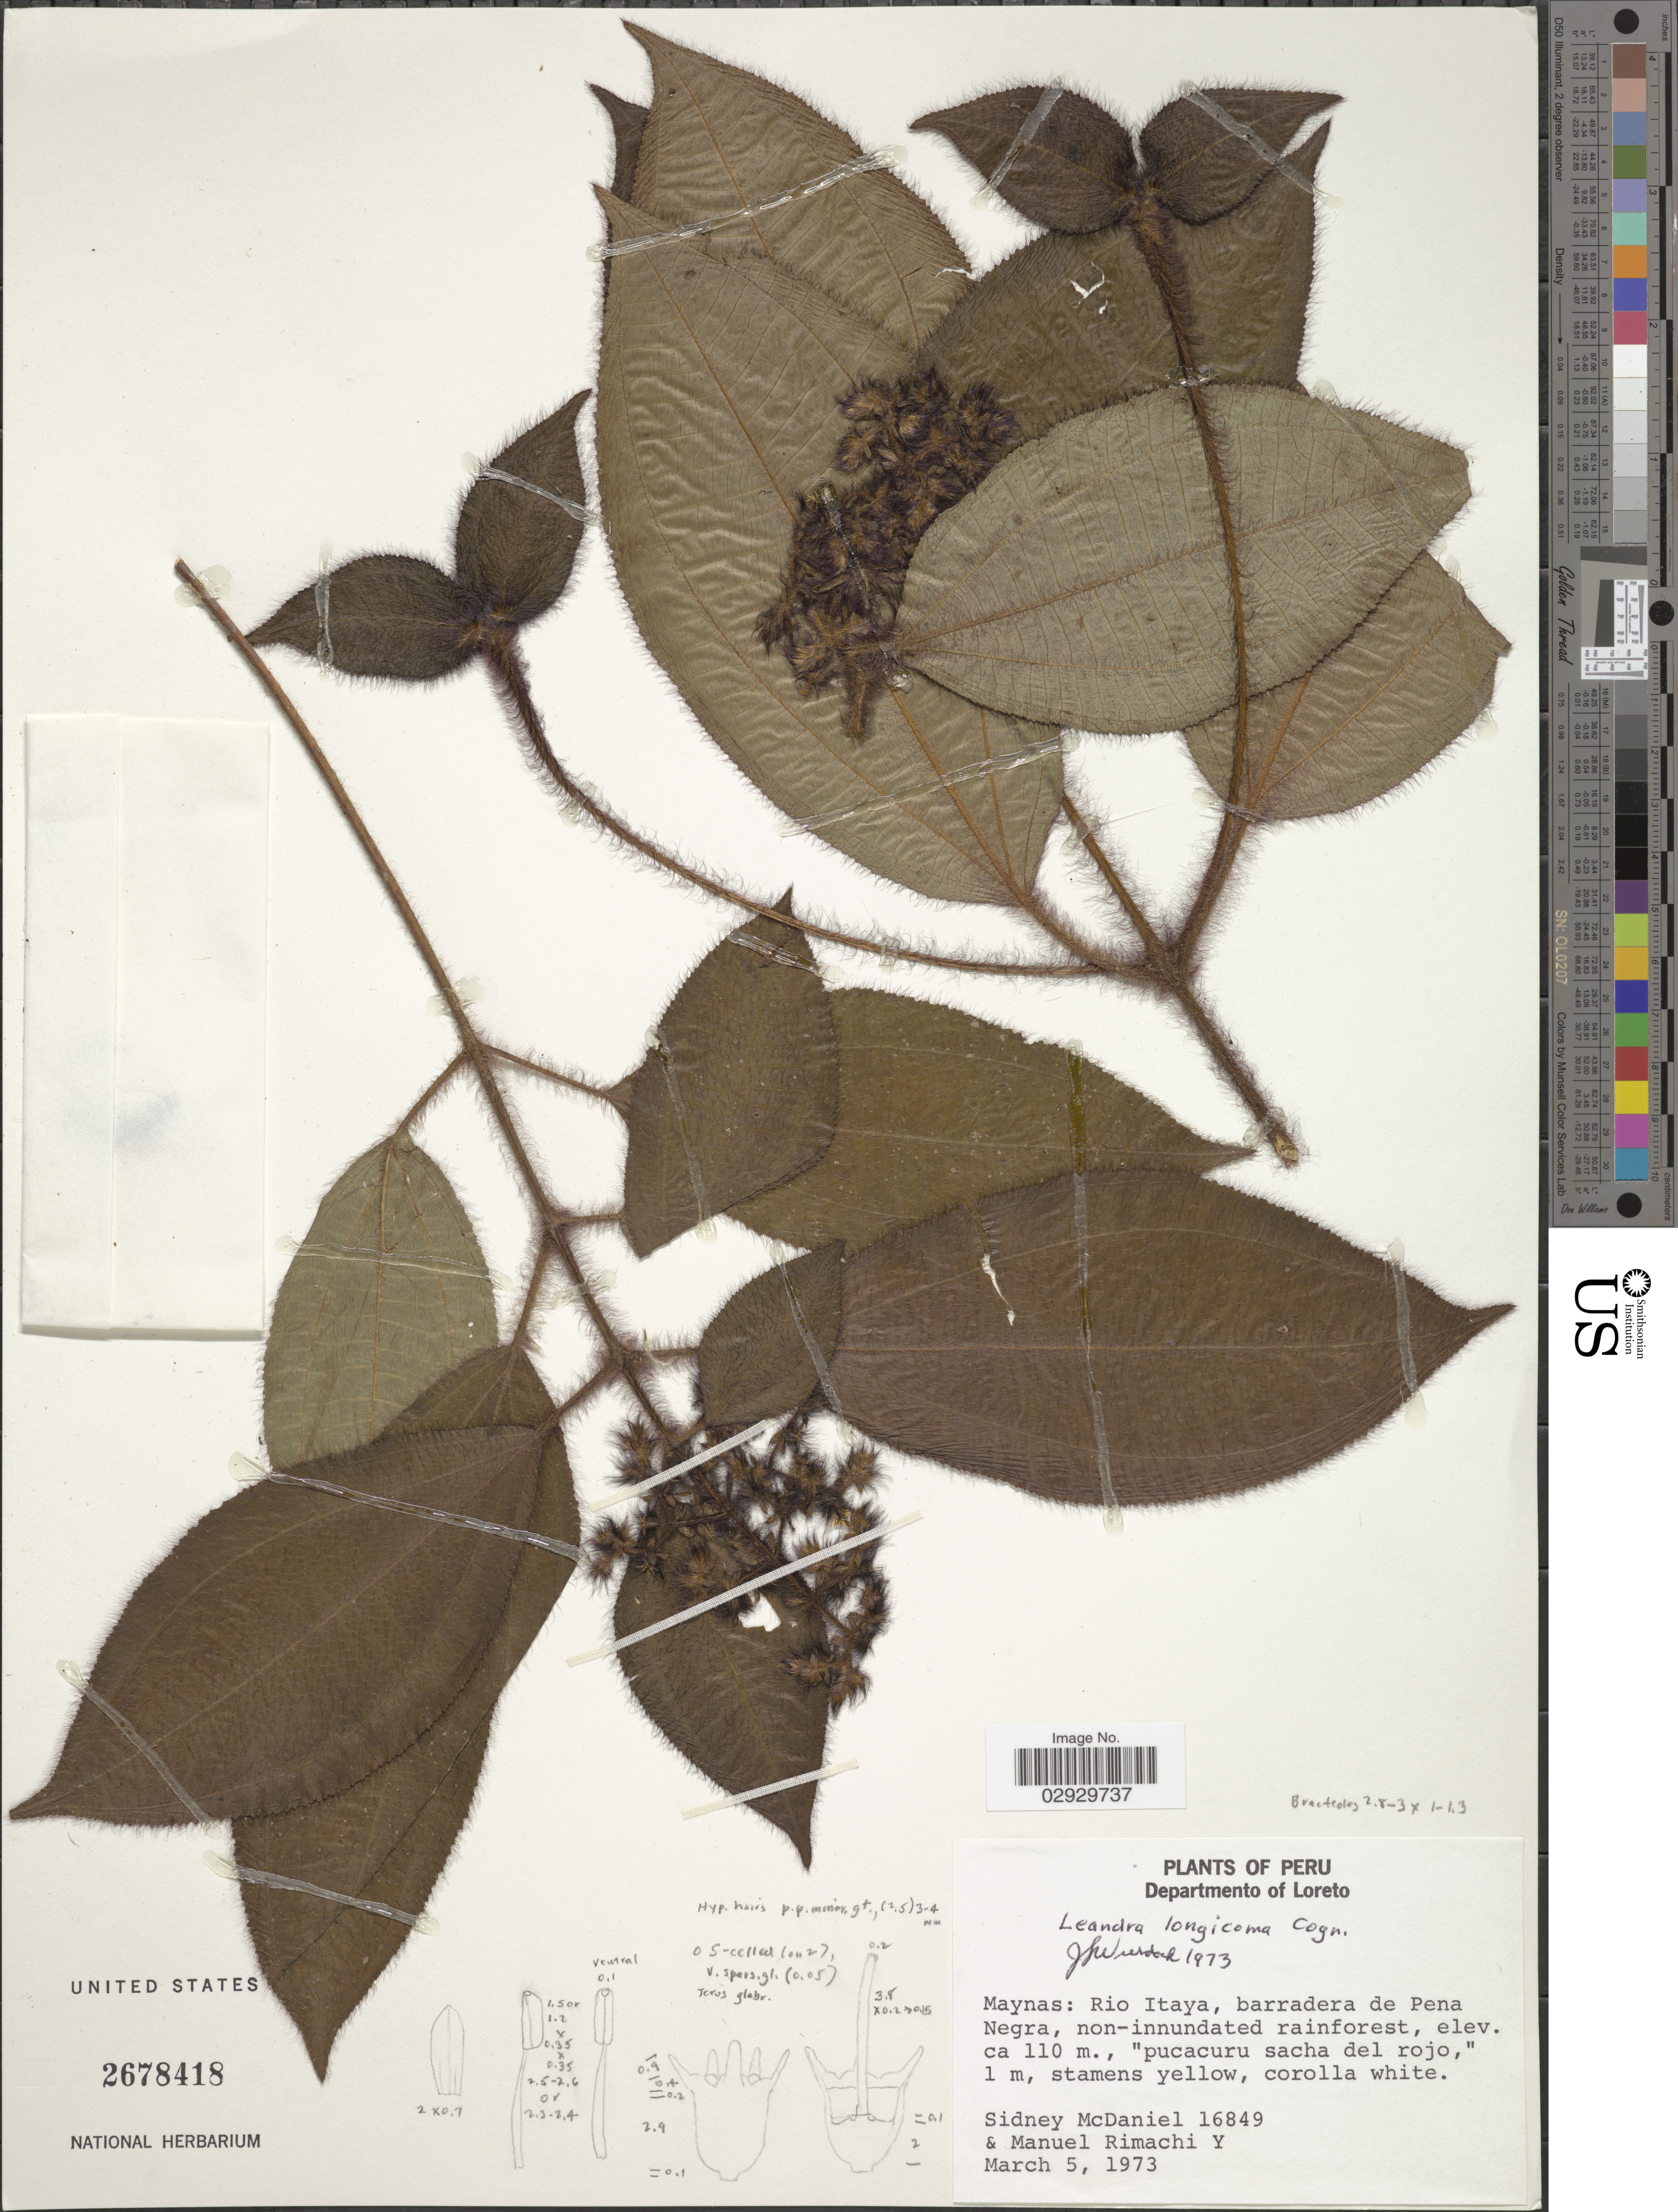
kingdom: Plantae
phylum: Tracheophyta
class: Magnoliopsida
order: Myrtales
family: Melastomataceae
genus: Leandra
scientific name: Leandra longicoma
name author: Cogn.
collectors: S. McDaniel & M. Rimachi Y.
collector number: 16849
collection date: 1973-03-05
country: Peru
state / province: Loreto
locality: Departmento of Loreto, Maynas: Rio Itaya, barradera de Pena Negra.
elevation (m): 110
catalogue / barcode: US 2678418